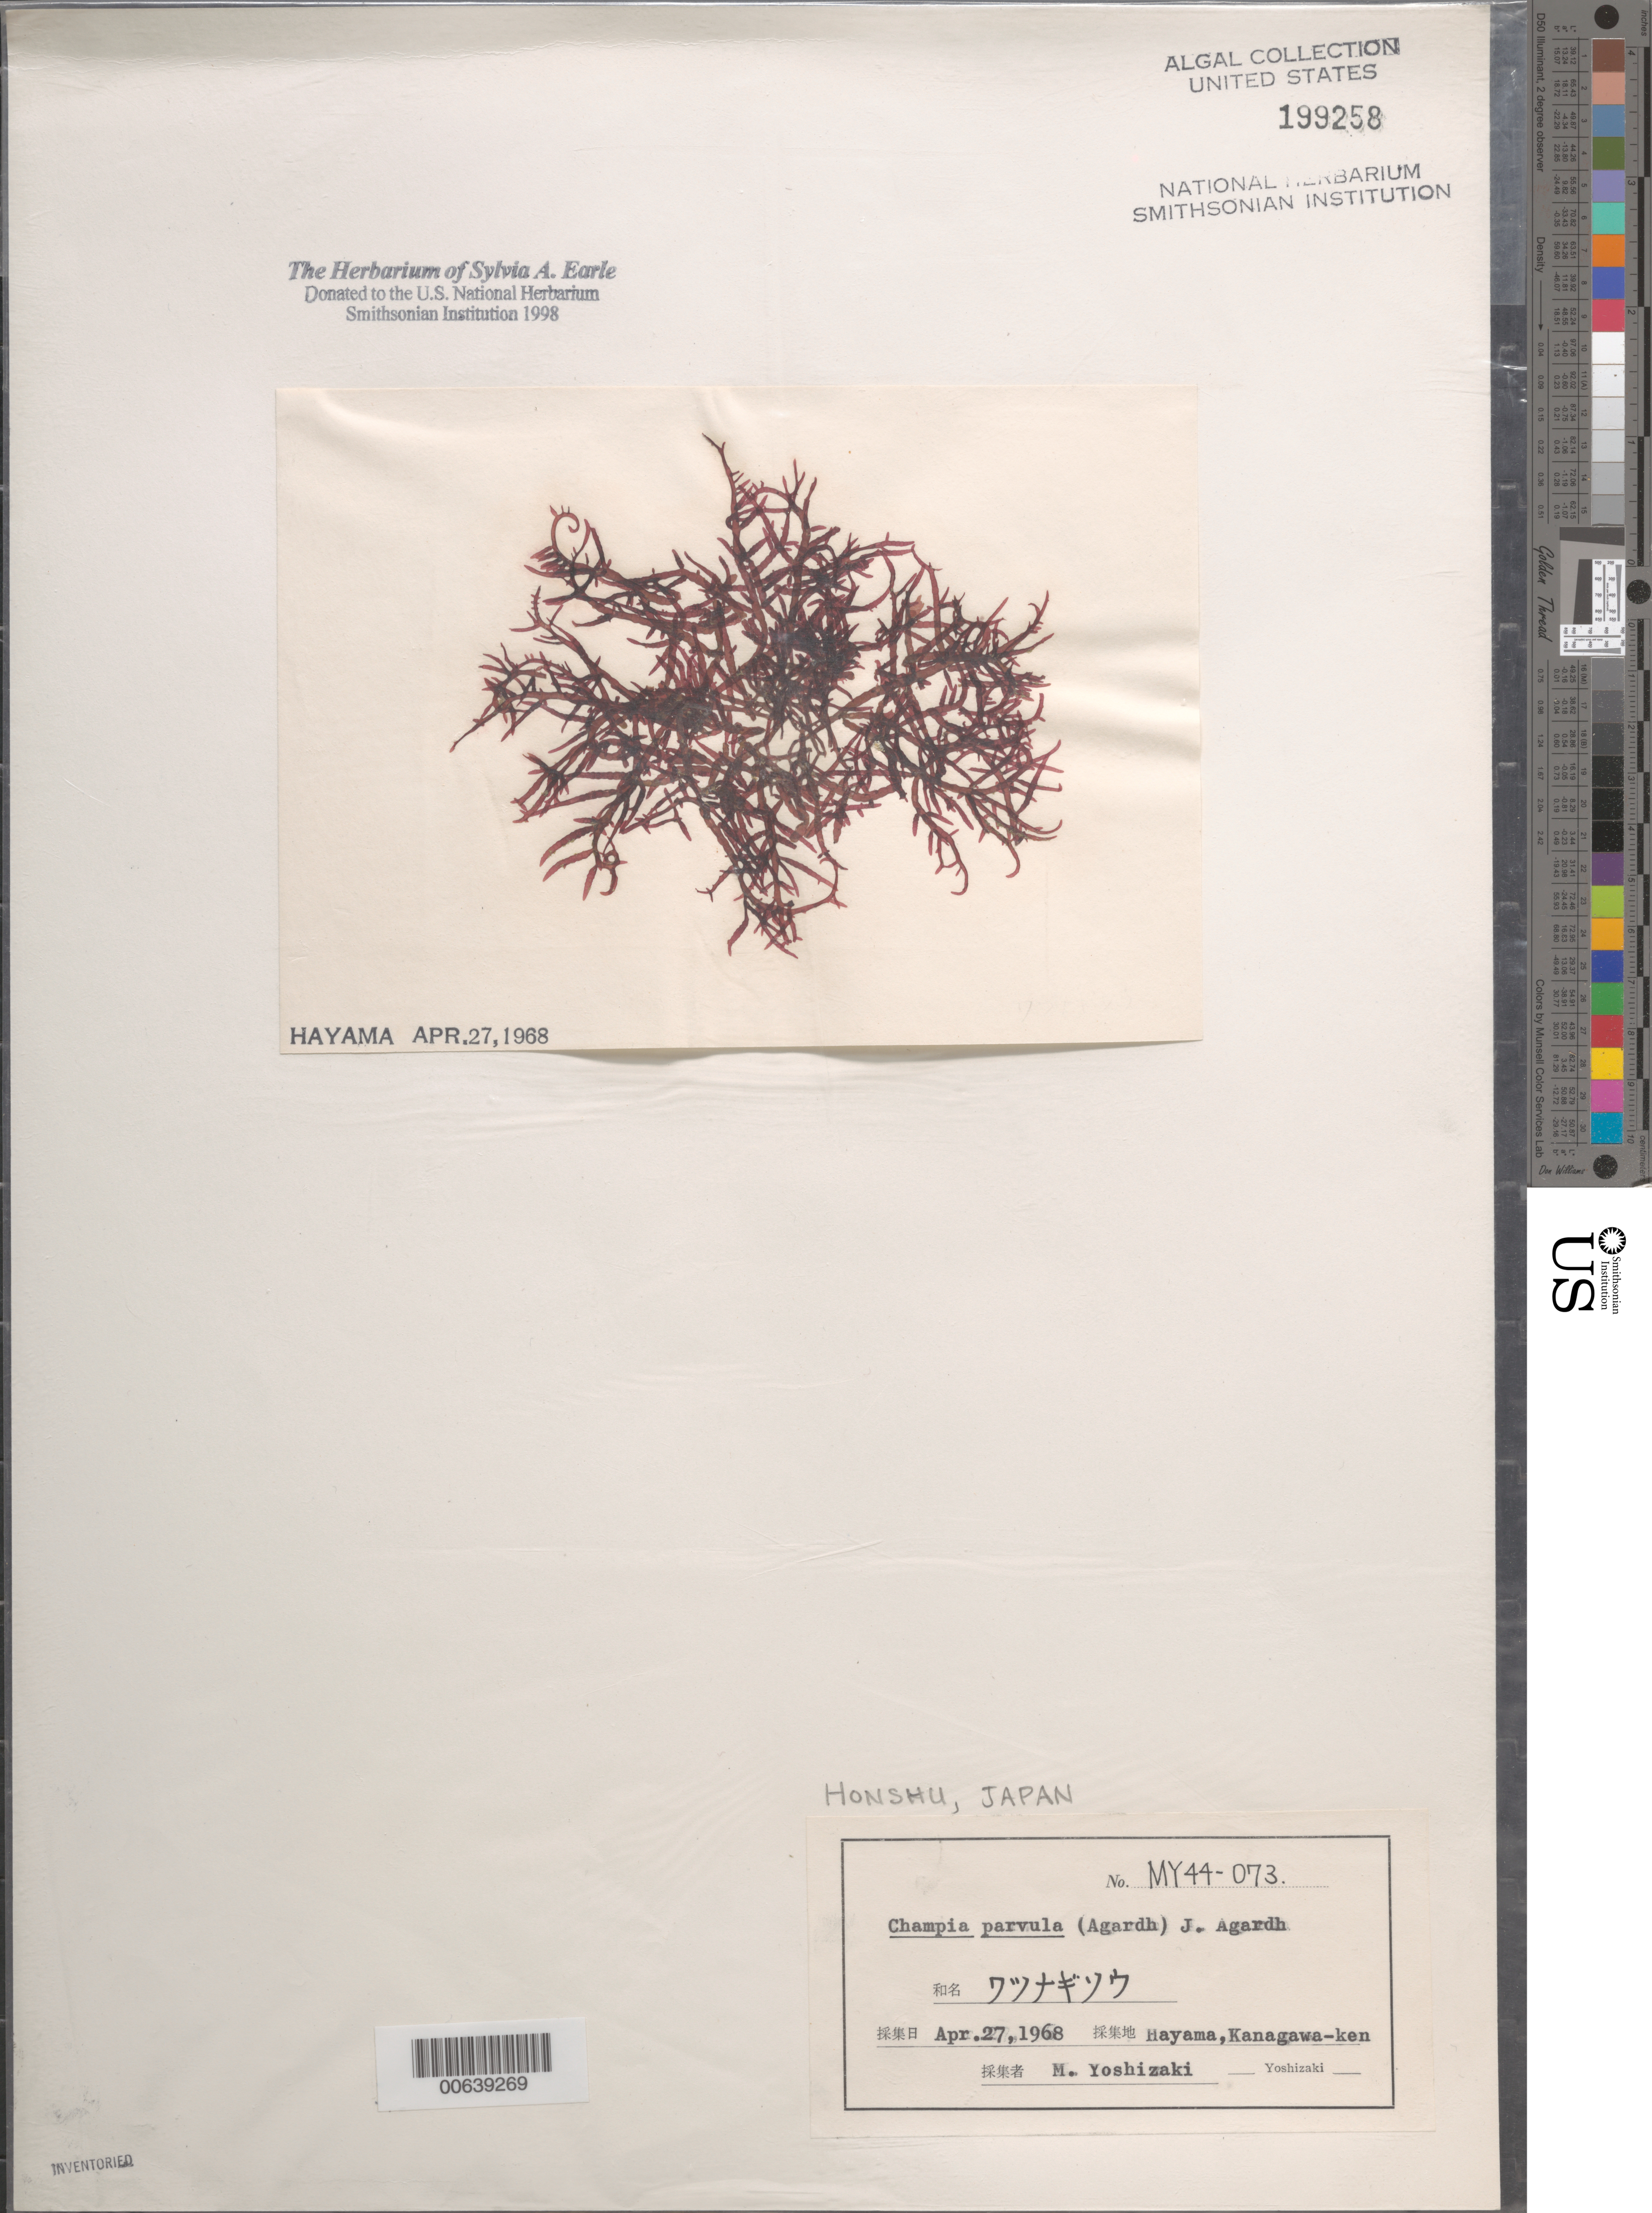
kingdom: Plantae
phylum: Rhodophyta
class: Florideophyceae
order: Rhodymeniales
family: Champiaceae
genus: Champia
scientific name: Champia parvula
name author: (C. Agardh) Harv.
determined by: Yoshizaki, M.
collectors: M. Yoshizaki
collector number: My 44-073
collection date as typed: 27 Apr 1968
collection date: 1968-04-27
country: Japan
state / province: Kanagawa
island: Honshu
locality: Hayama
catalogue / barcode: US 199258